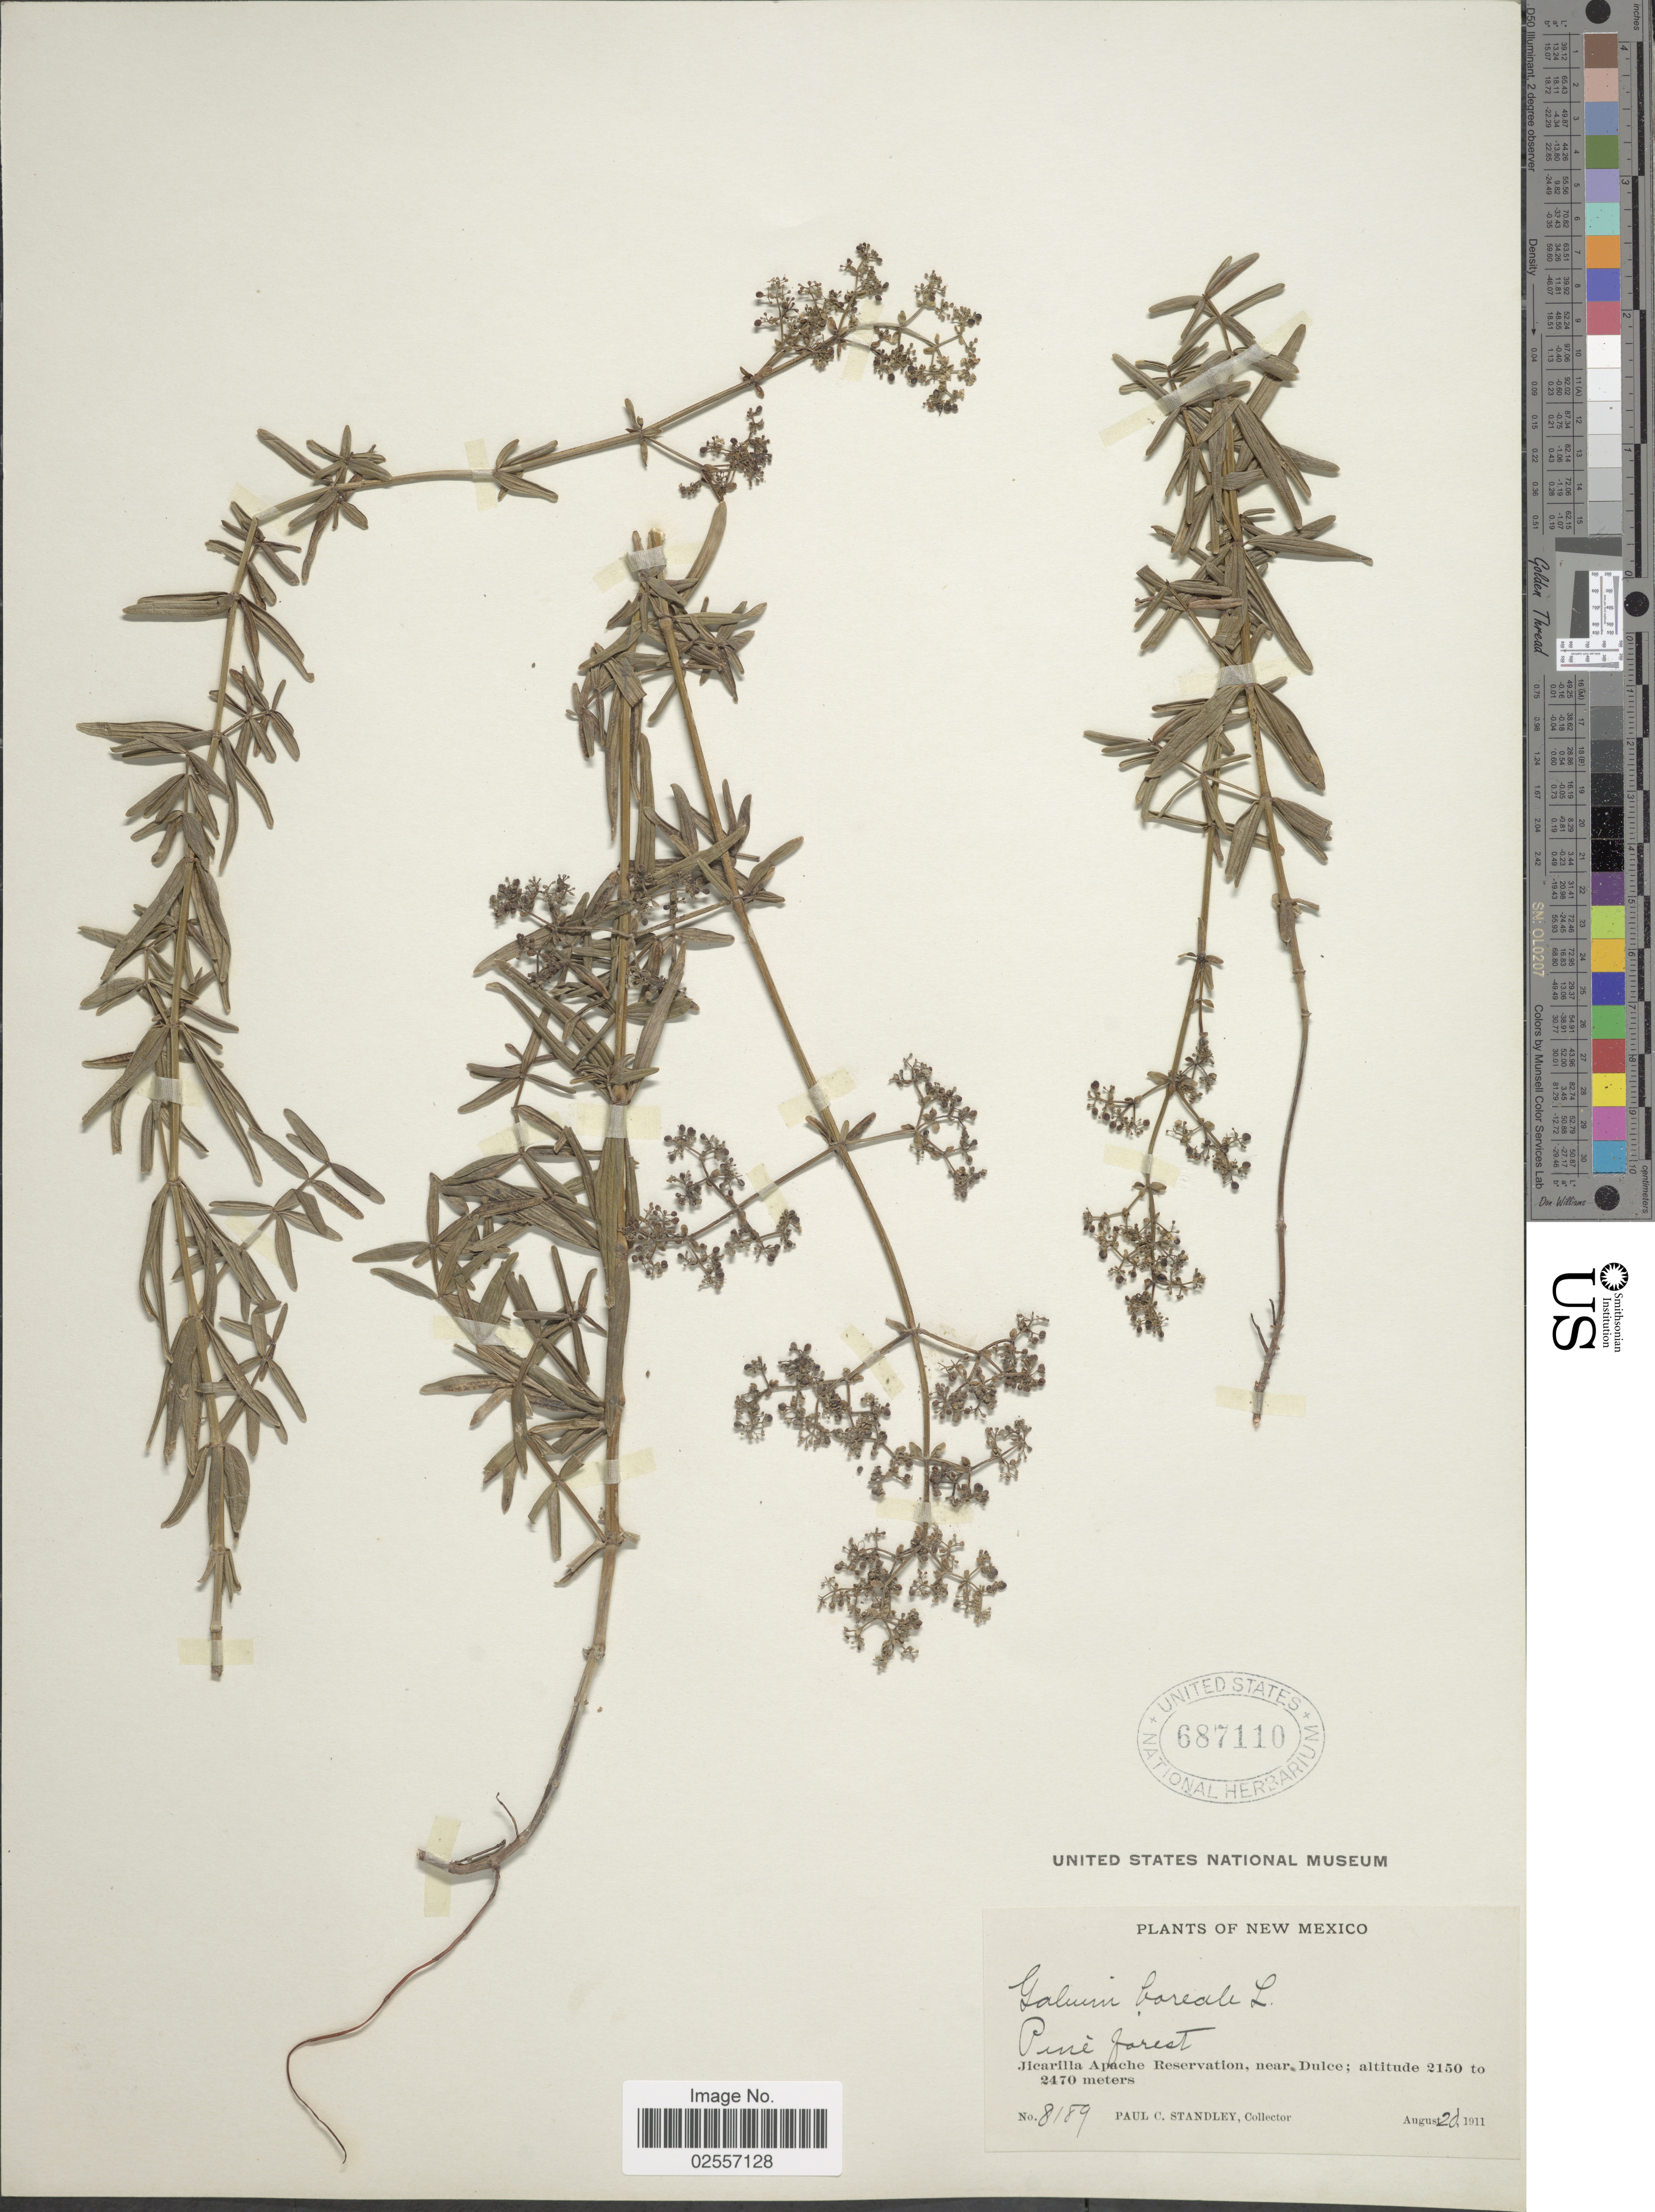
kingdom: Plantae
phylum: Tracheophyta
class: Magnoliopsida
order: Gentianales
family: Rubiaceae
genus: Galium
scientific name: Galium boreale L.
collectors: P. C. Standley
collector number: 8189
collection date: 1911-08-20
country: United States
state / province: New Mexico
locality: Jicarilla Apache Reservation, near Dulce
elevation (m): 2150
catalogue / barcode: US 687110